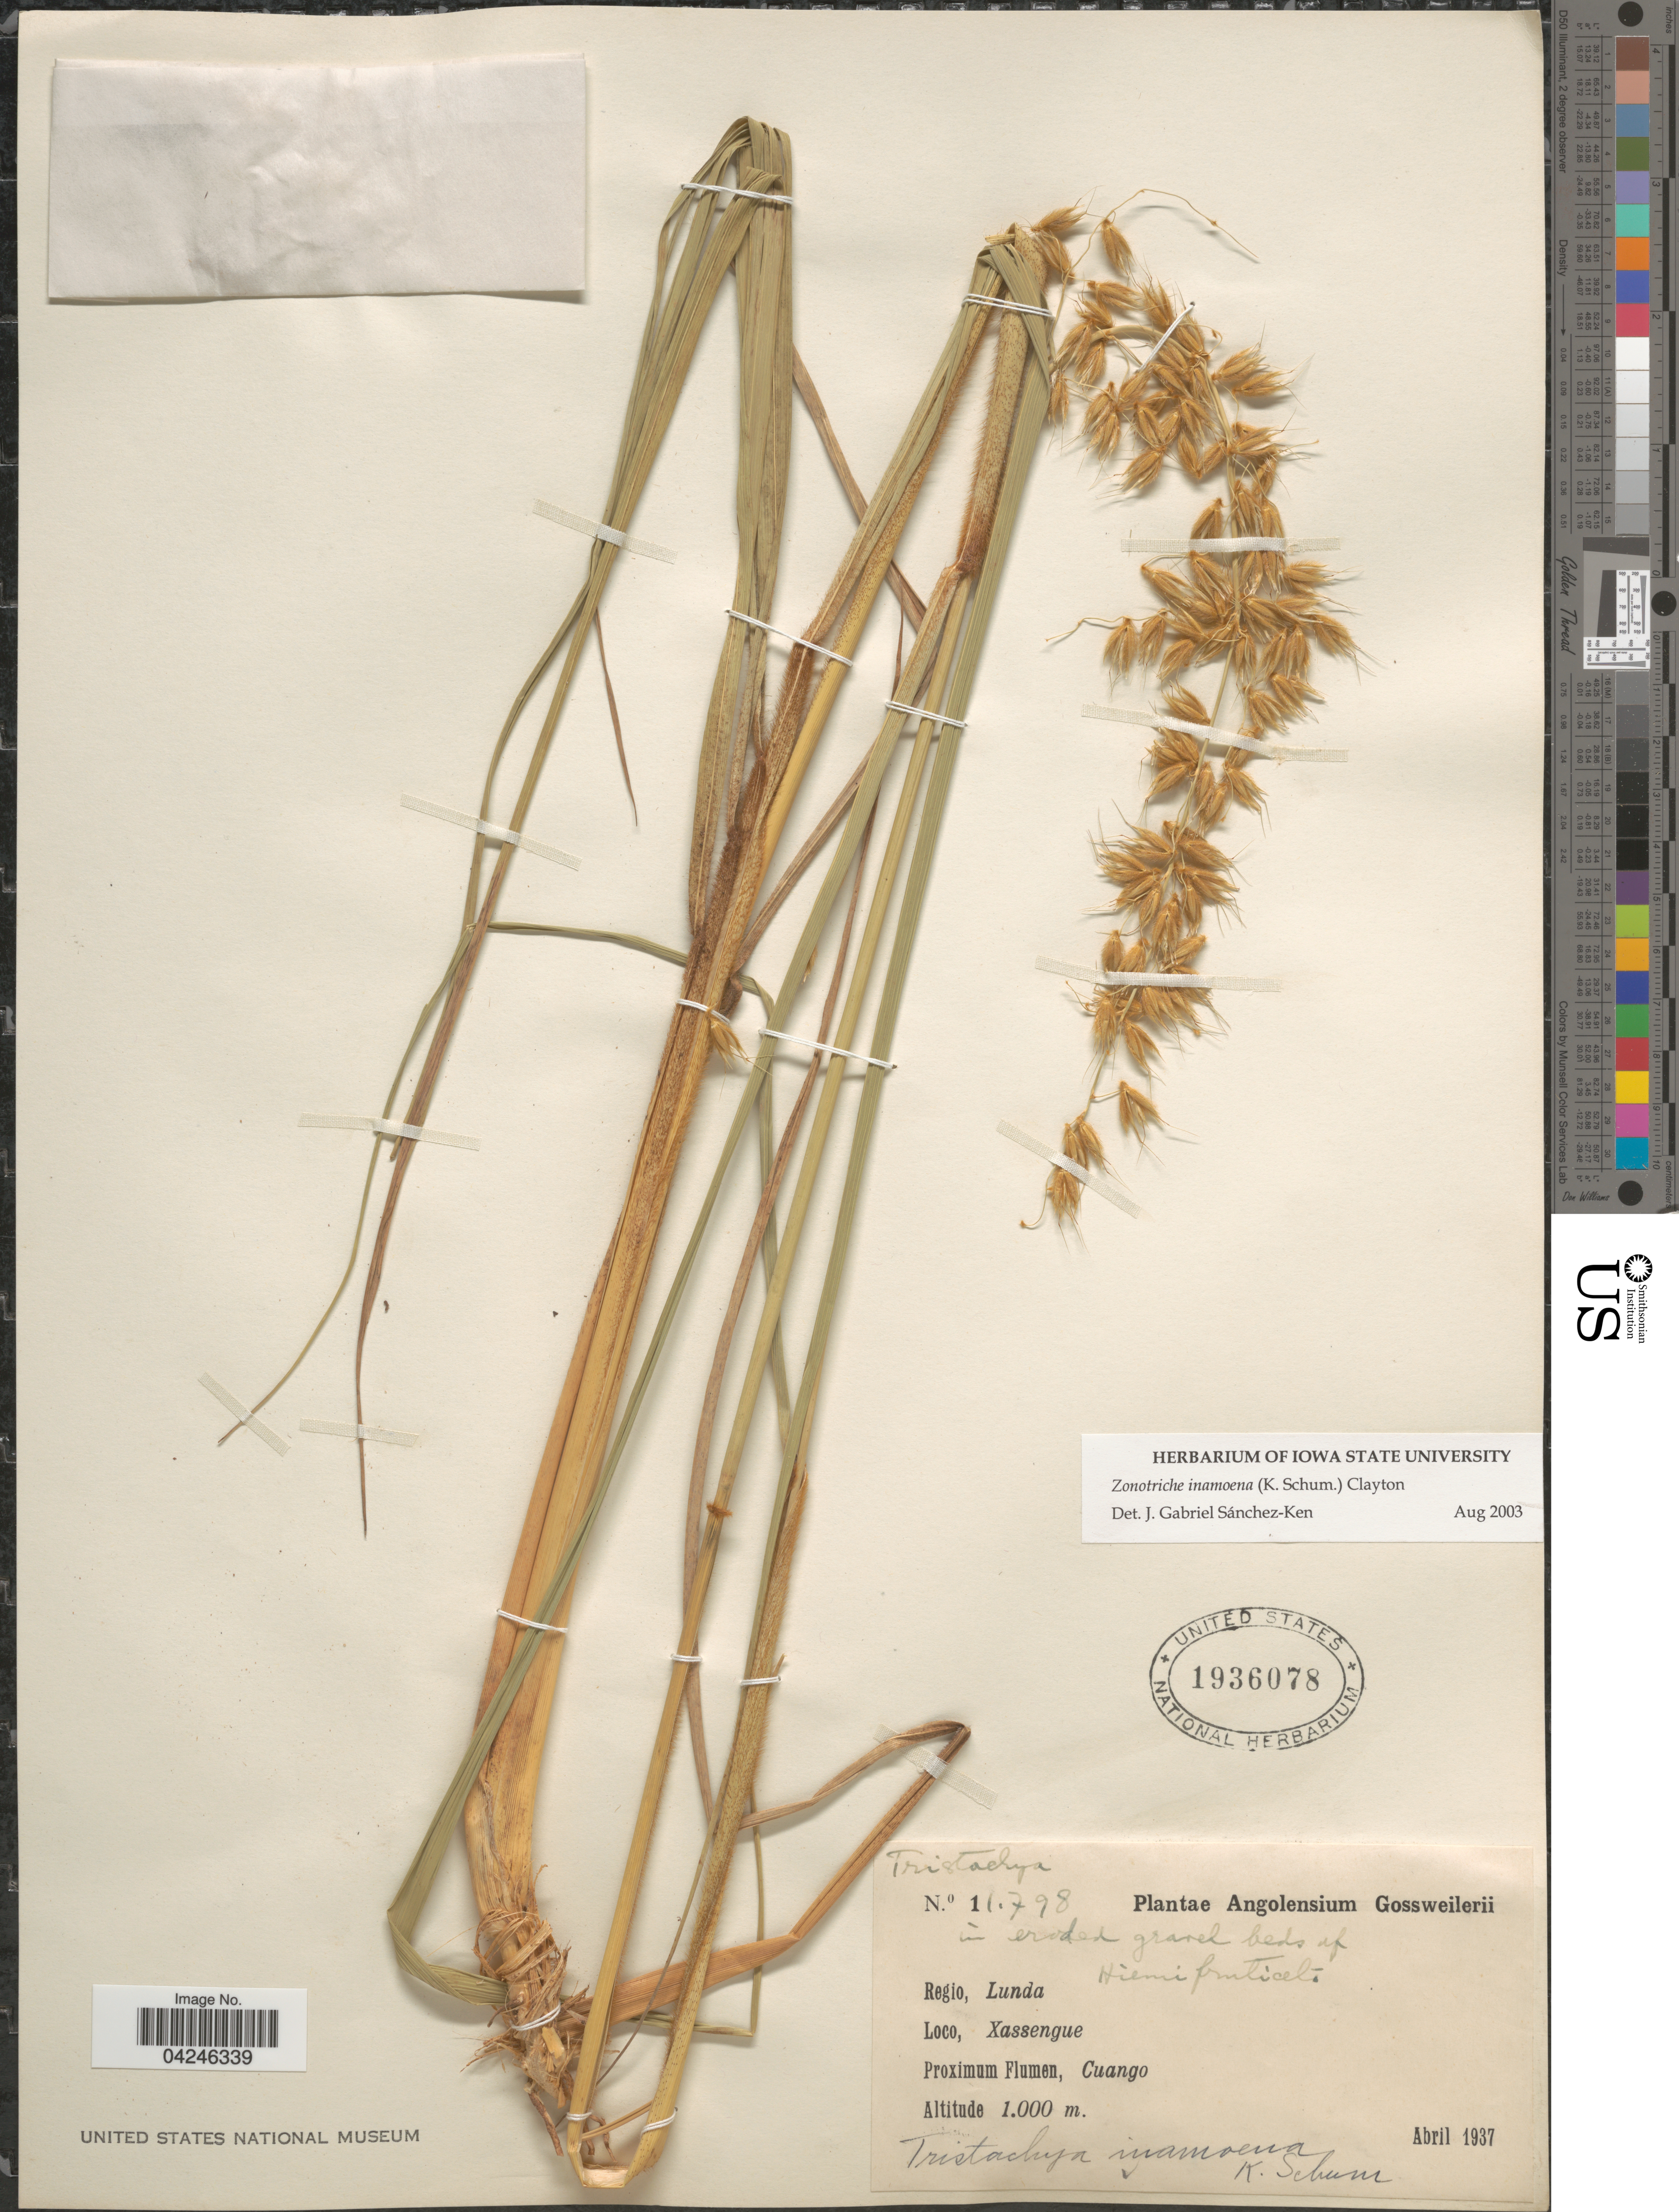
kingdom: Plantae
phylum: Tracheophyta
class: Liliopsida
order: Poales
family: Poaceae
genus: Zonotriche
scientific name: Zonotriche inamoena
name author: (K. Schum.) Clayton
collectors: -. Gossweiler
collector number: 11798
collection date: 1937-04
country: Angola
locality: Angolensium. Regio, Lunda. Xassengue. Proximum Flumen, Cuango.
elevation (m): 1000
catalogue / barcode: US 1936078